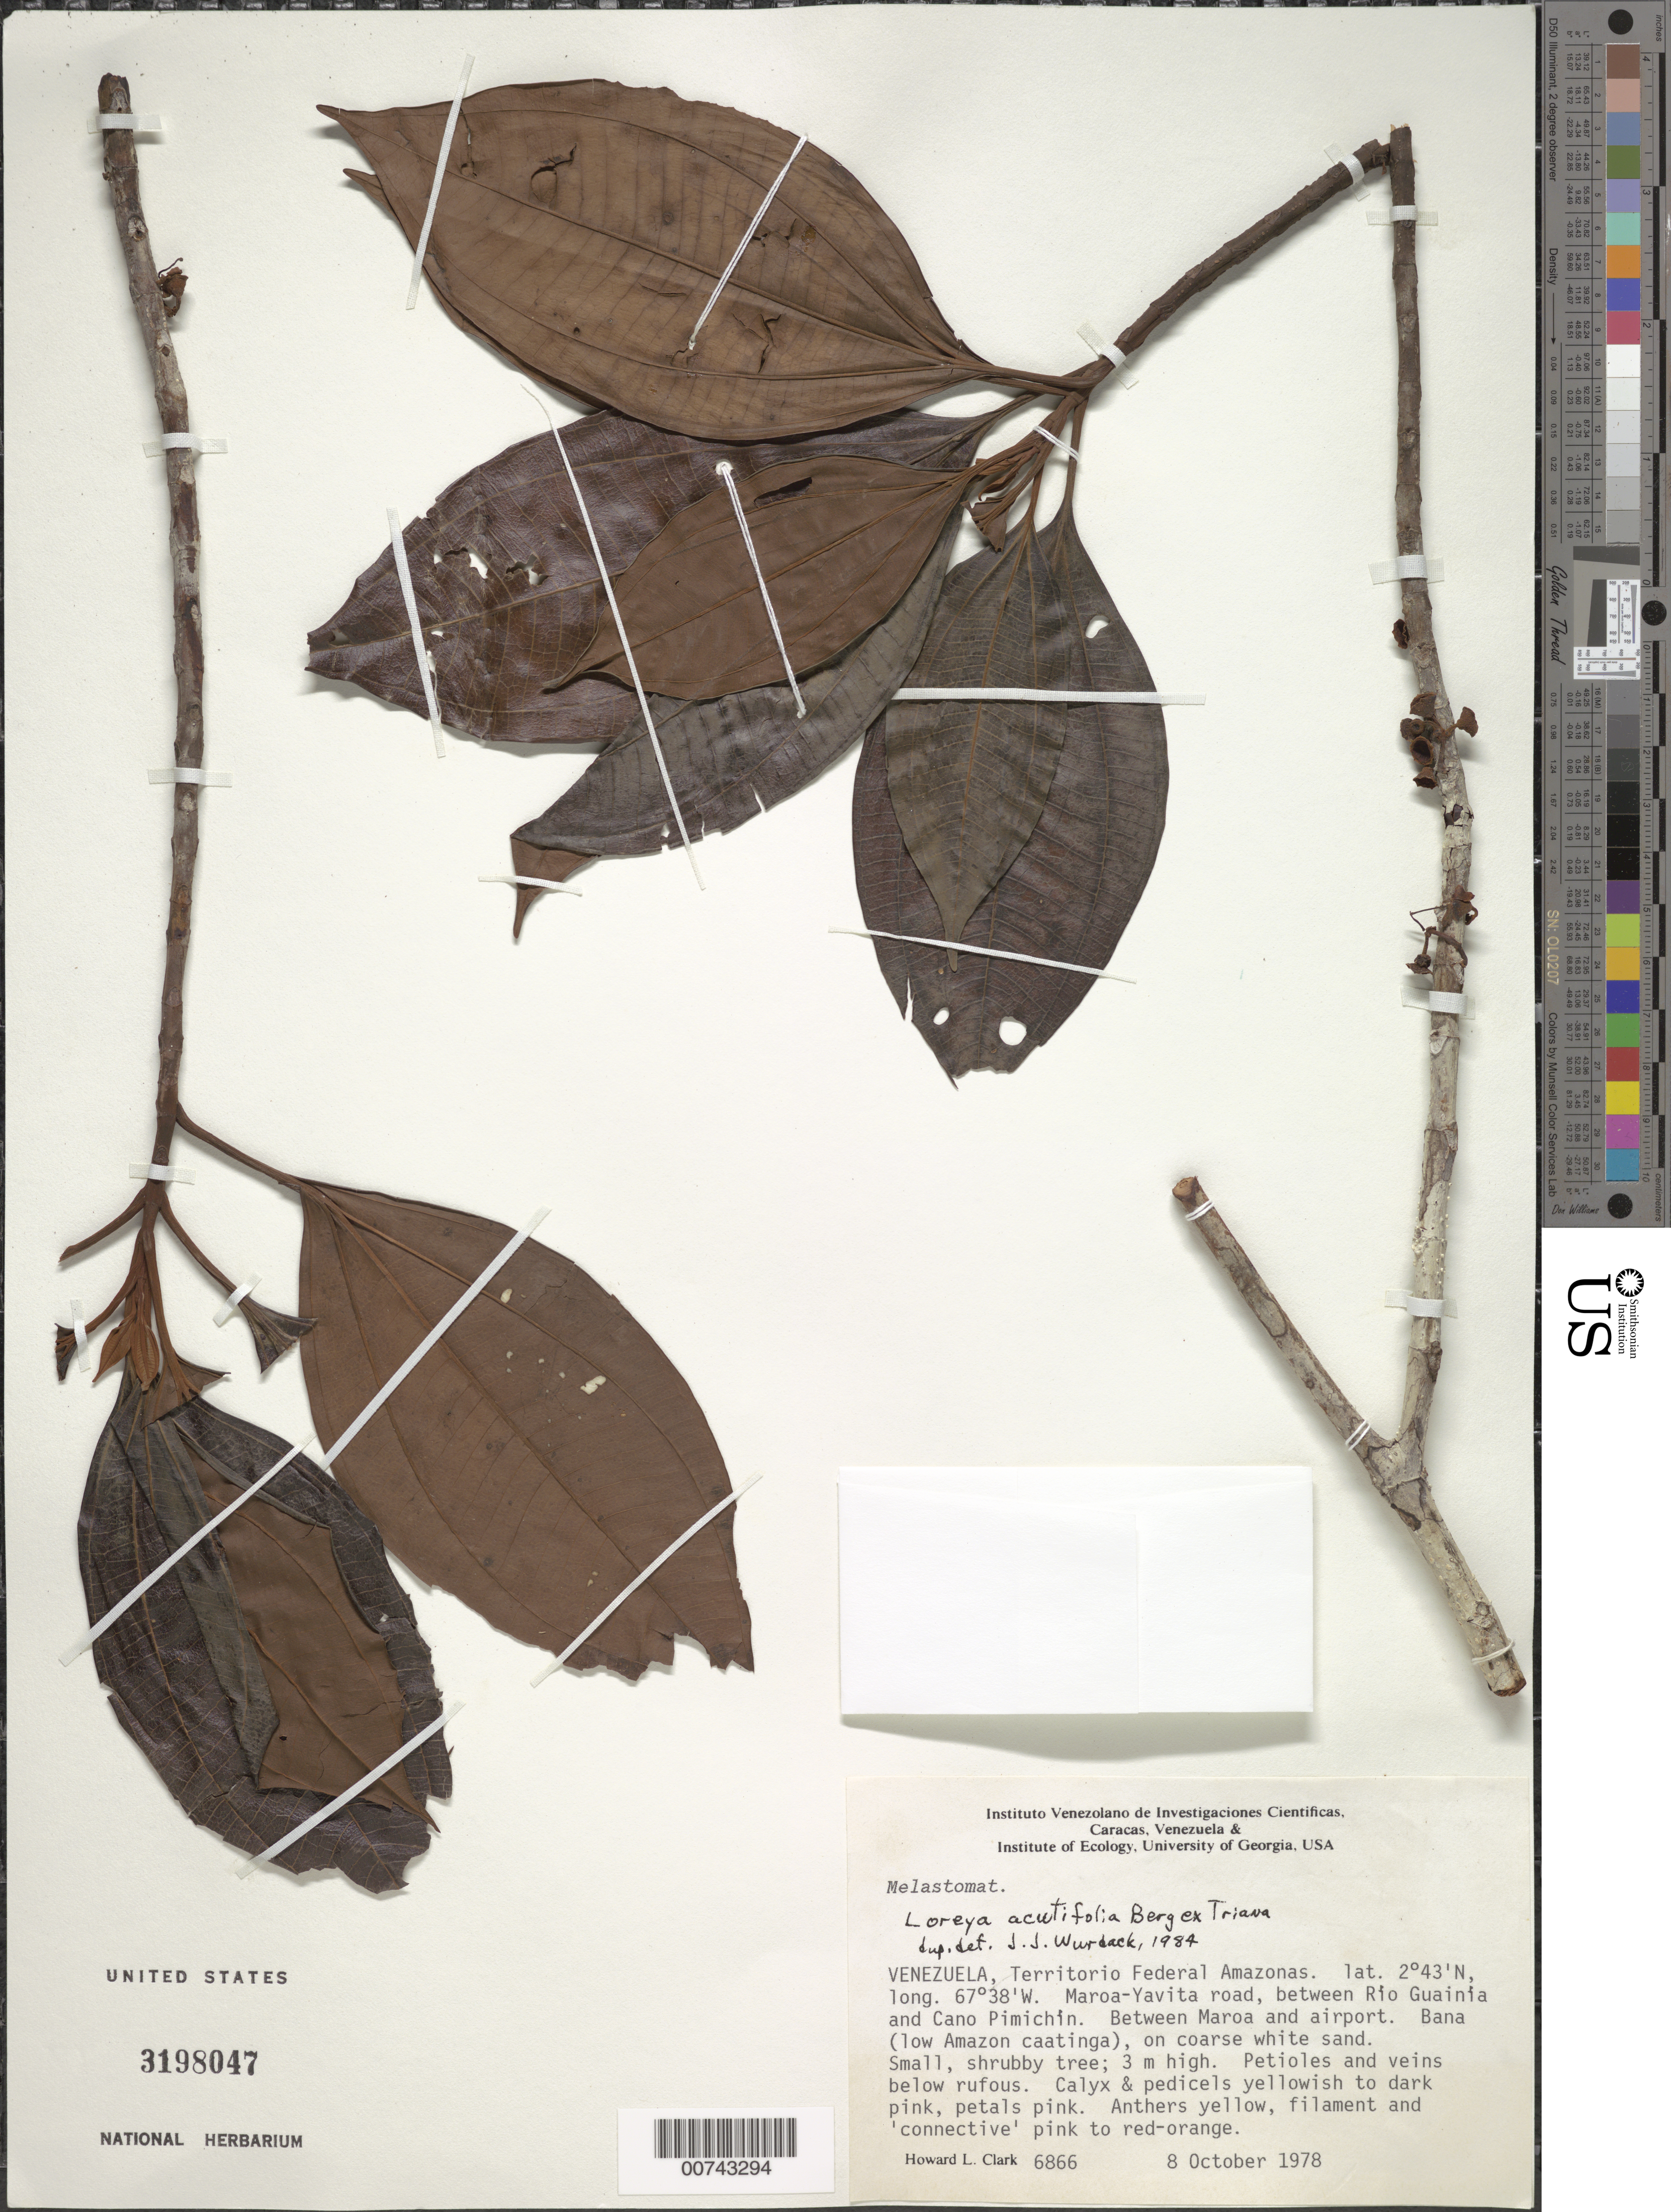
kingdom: Plantae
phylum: Tracheophyta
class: Magnoliopsida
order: Myrtales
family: Melastomataceae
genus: Bellucia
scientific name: Bellucia arborescens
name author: (Aubl.) Baill.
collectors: H. L. Clark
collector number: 6866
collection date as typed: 8-Oct-78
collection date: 1978-10-08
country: Venezuela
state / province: Amazonas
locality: Maroa-Yavita road, between Río Guainia and Caño Pimichín, between Maroa and airport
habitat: Bana (low Amazon caatinga) on coarse white sand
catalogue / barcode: US 3198047